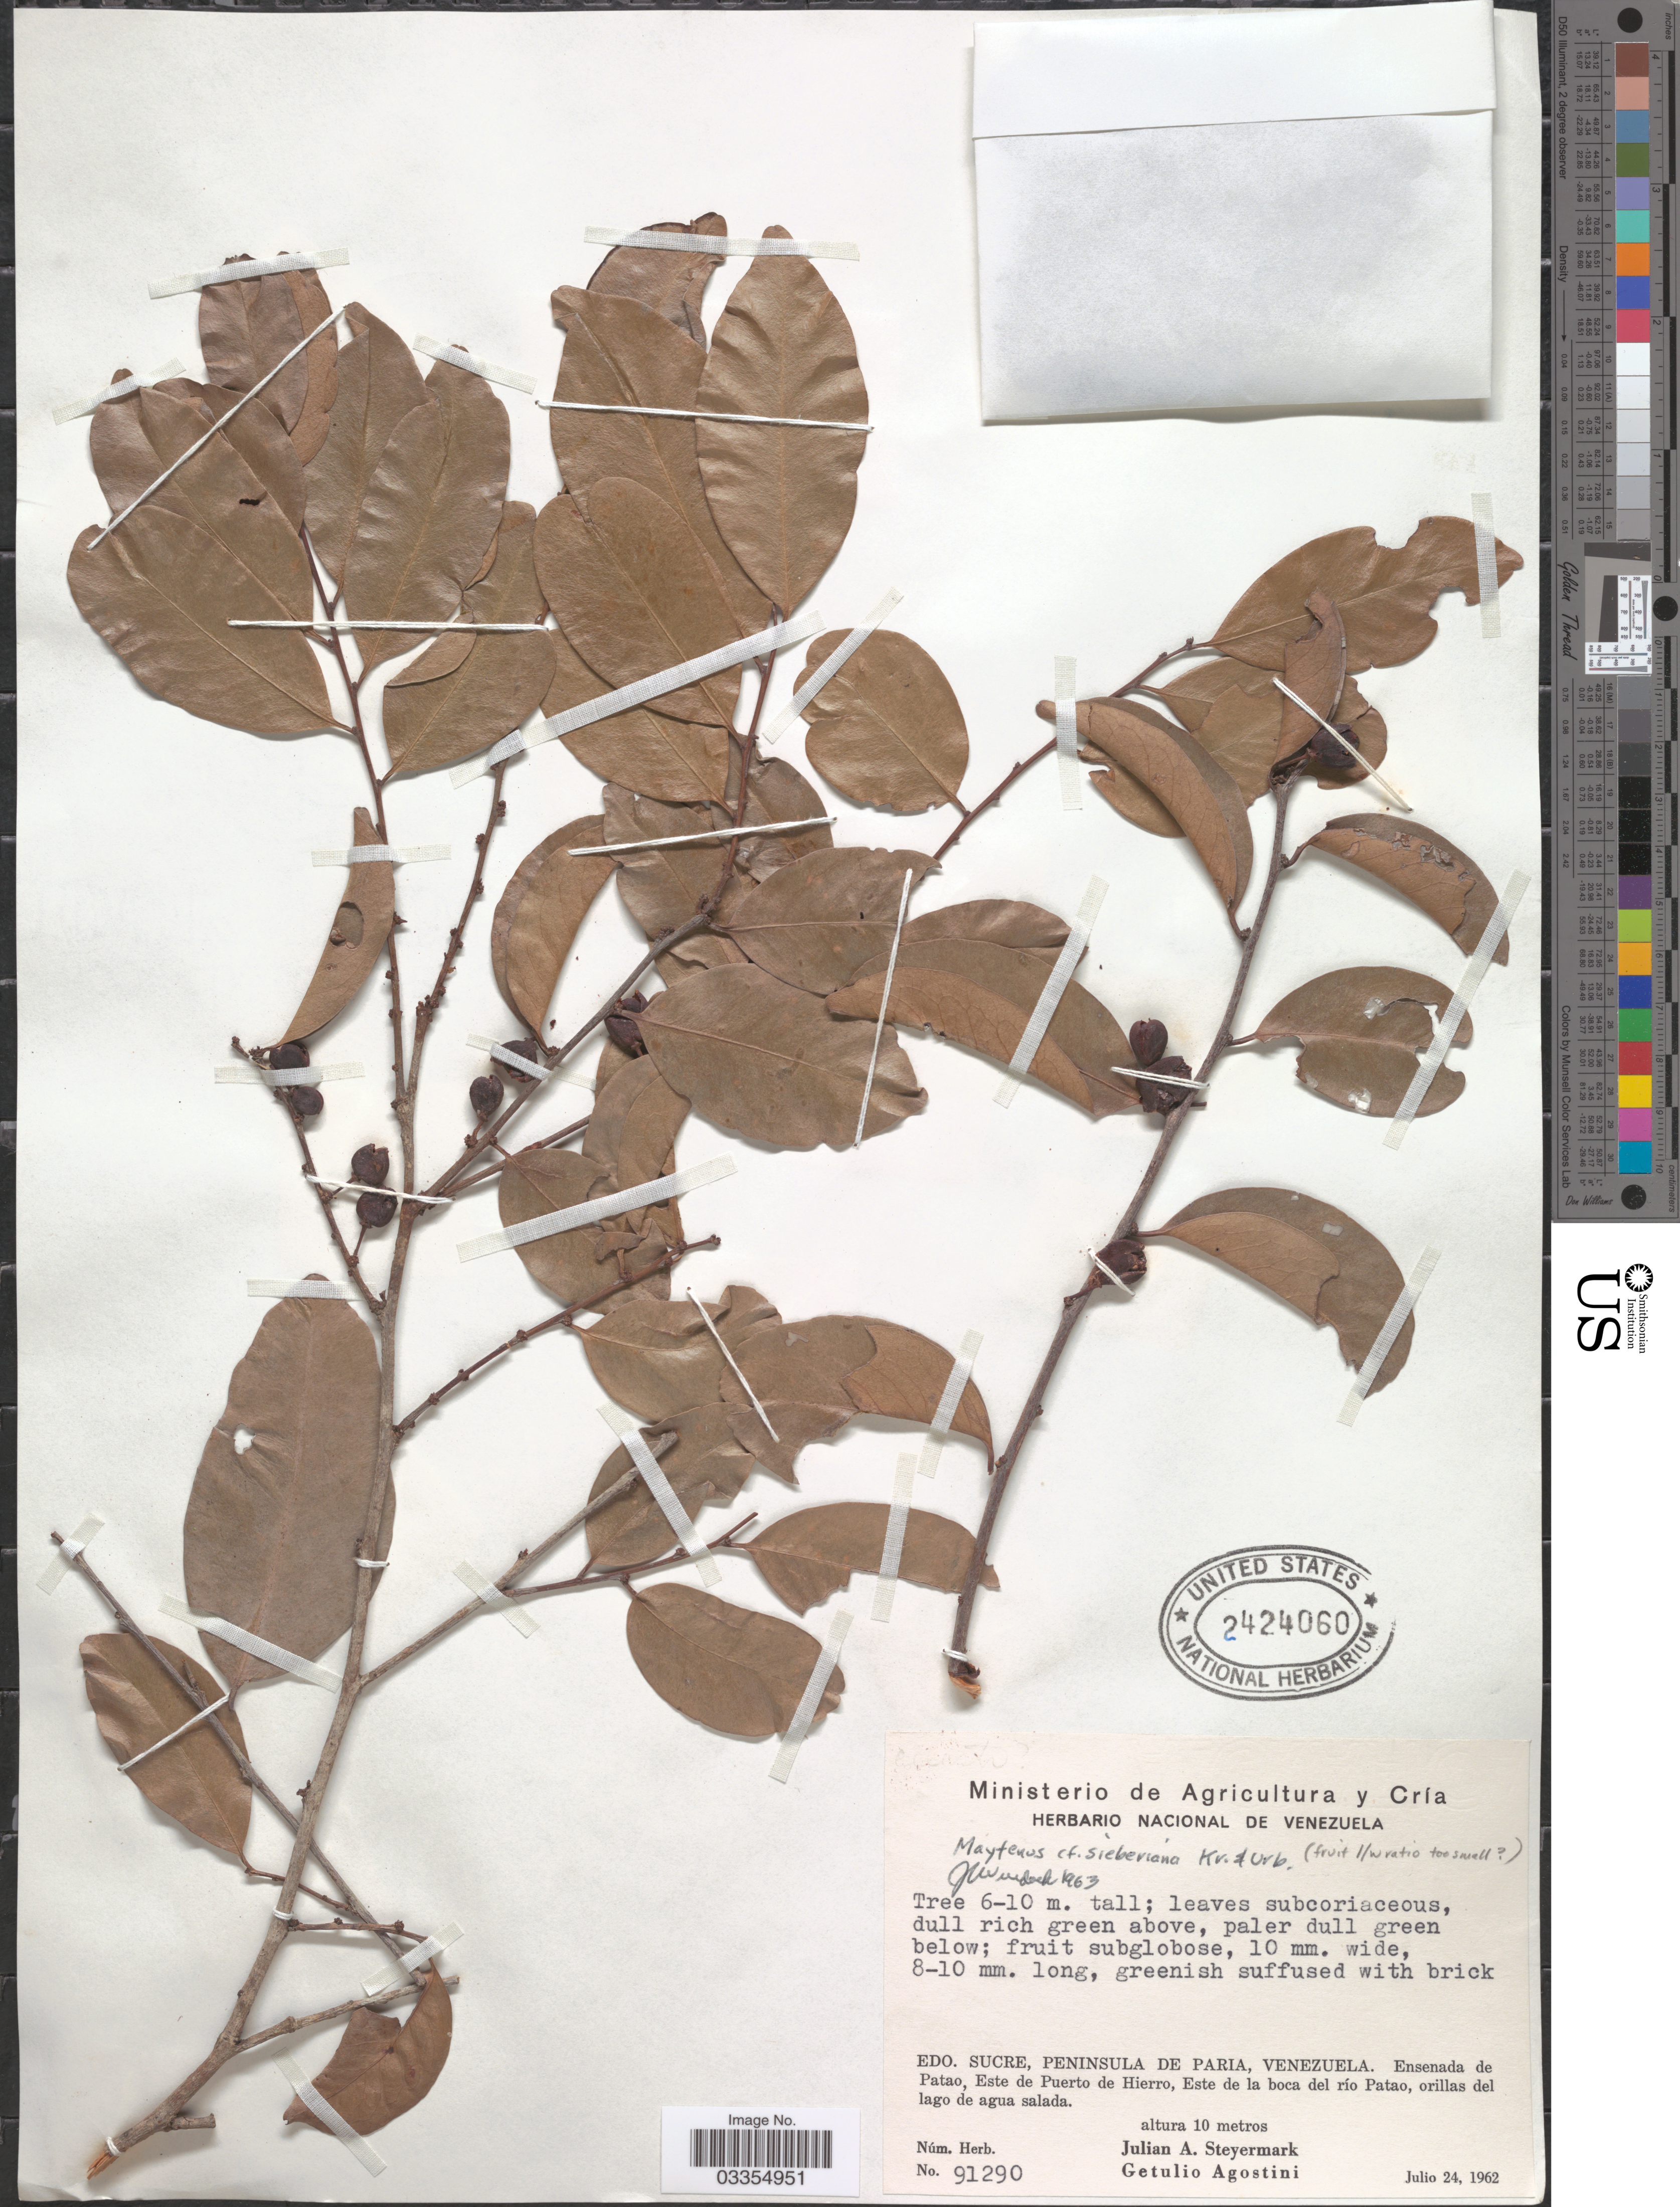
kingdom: Plantae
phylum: Tracheophyta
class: Magnoliopsida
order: Celastrales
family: Celastraceae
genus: Maytenus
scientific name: Maytenus sieberiana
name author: Krug & Urb.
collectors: J. Steyermark & G. Agostini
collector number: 91290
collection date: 1962-07-24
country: Venezuela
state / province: Sucre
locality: Peninsula de Paria. Ensenada de Patao, Este de Puerto de Hierro, Este de la boca del río Patao, orillas del lago de agua salada.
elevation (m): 10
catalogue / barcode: US 2424060